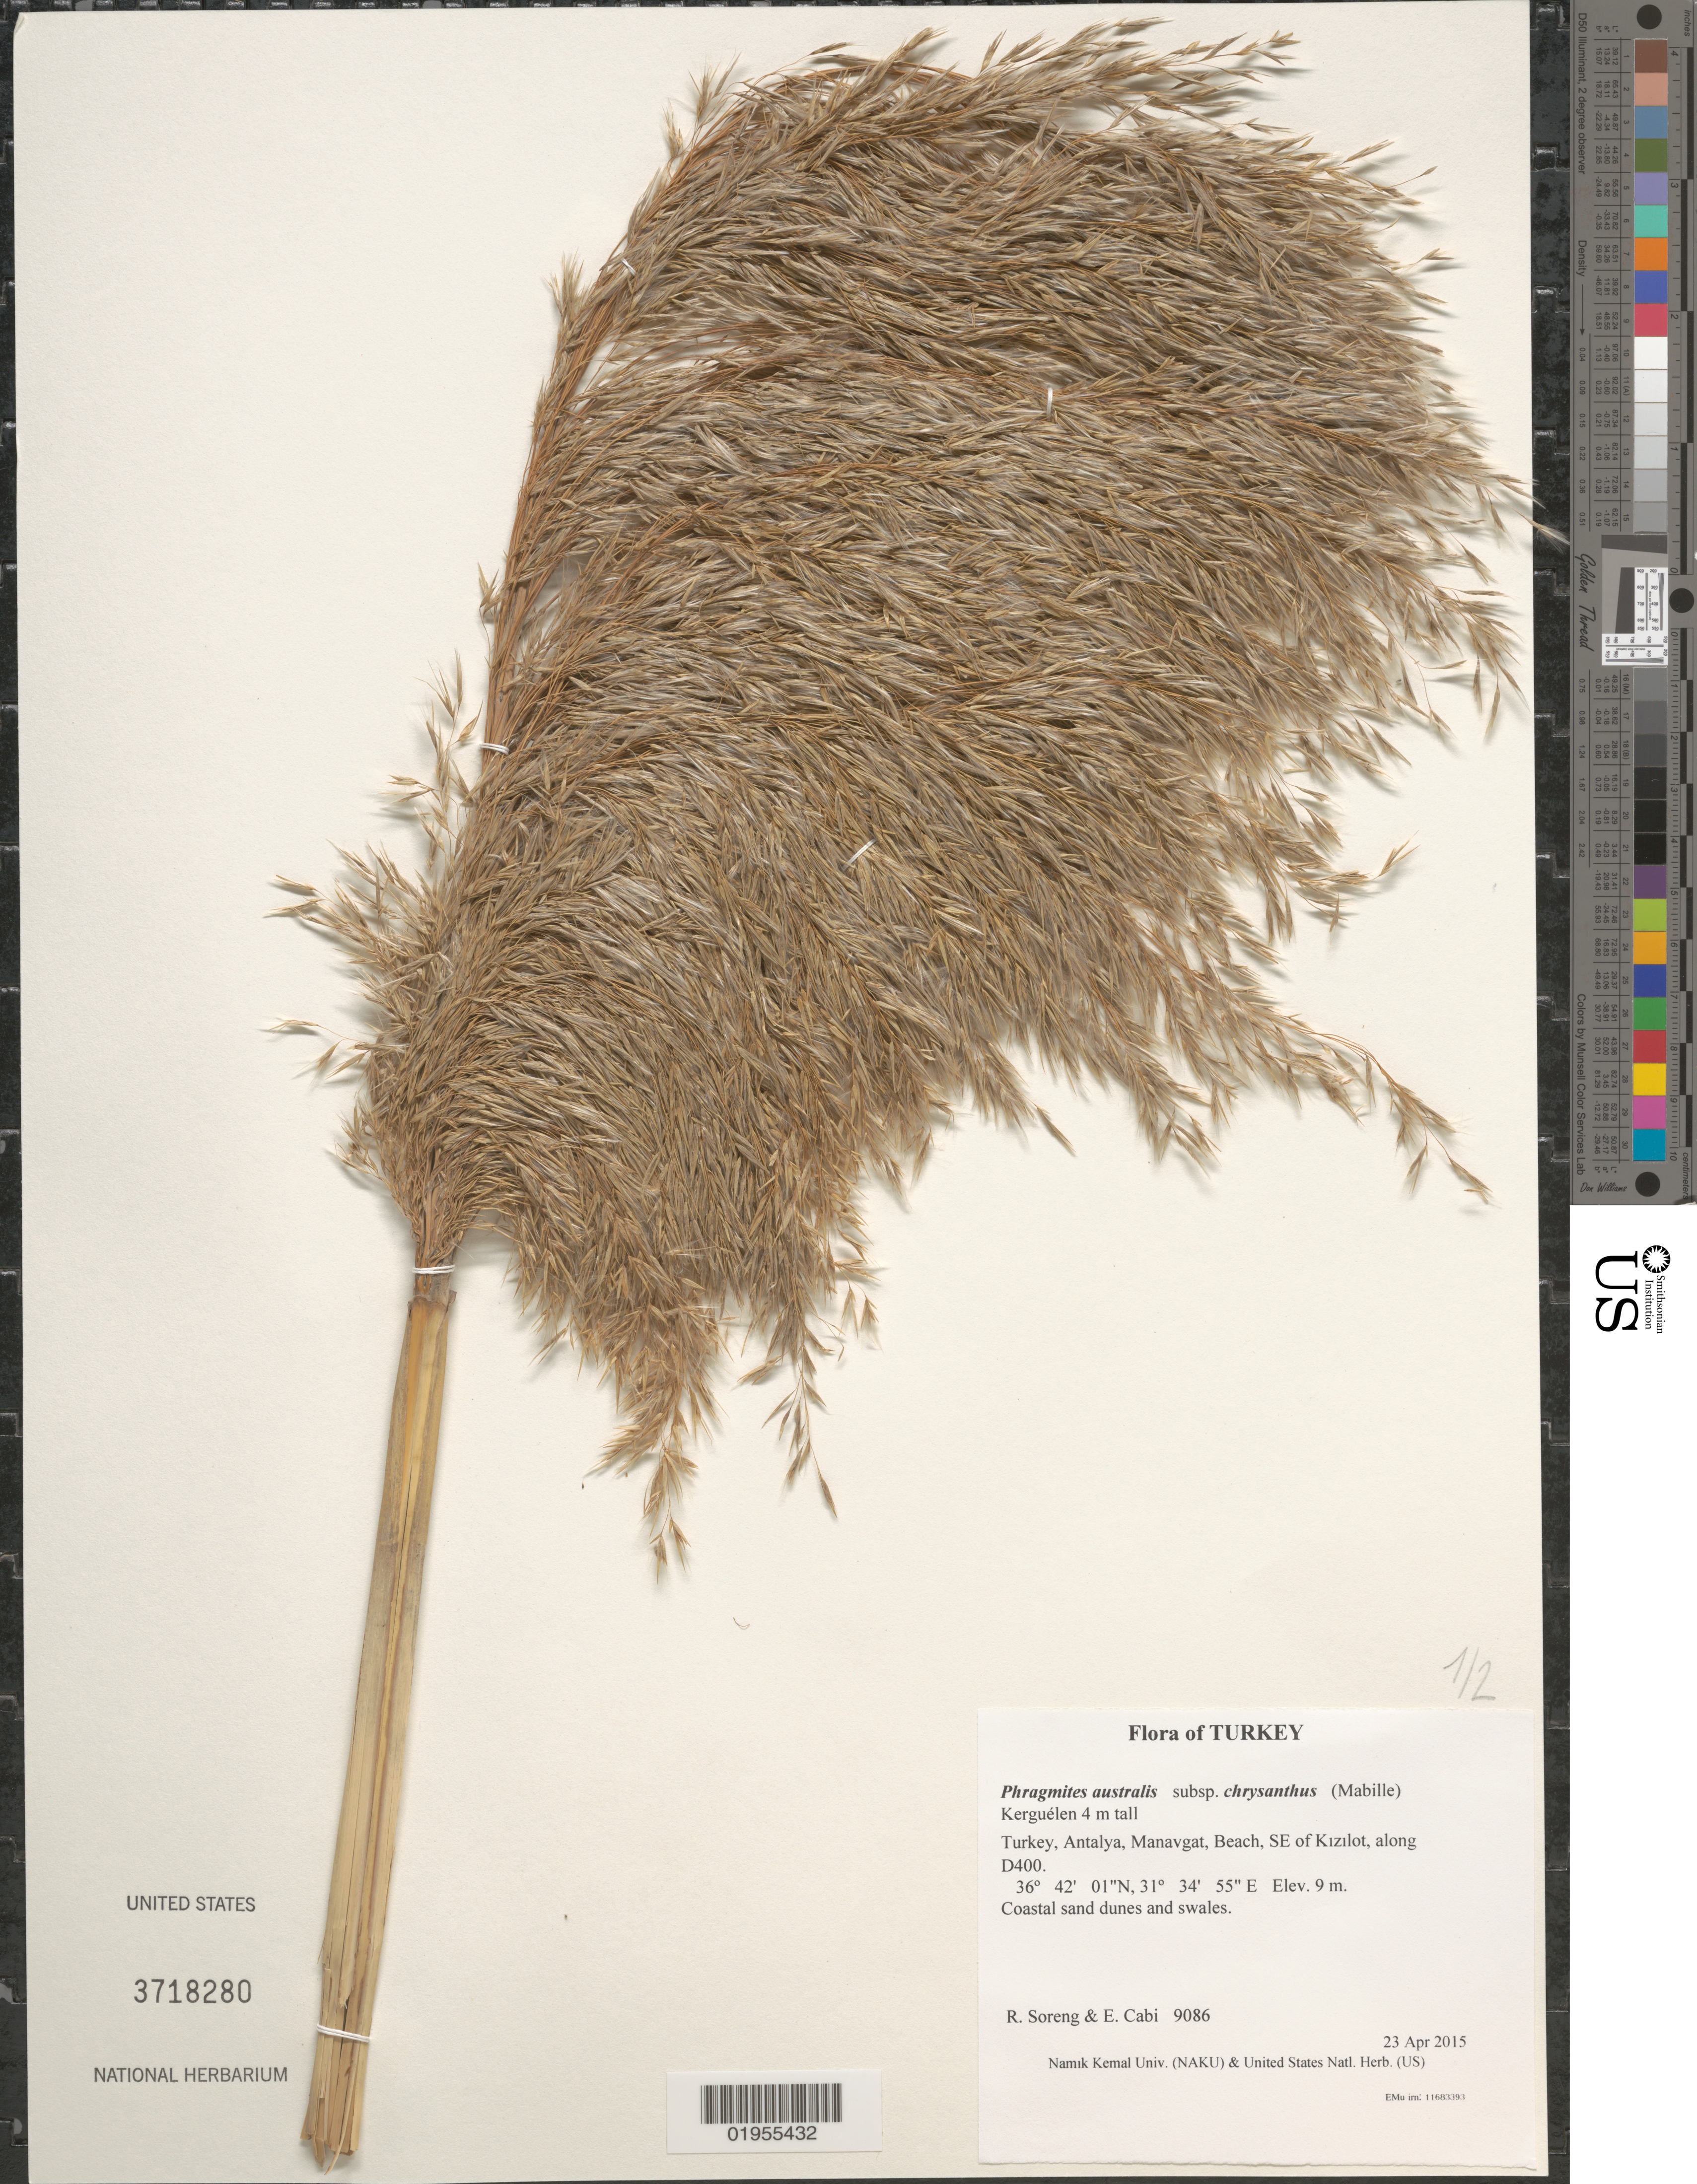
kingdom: Plantae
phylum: Tracheophyta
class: Liliopsida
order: Poales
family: Poaceae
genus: Phragmites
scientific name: Phragmites australis subsp. chrysanthus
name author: (Mabille) Kerguélen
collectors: R. J. Soreng & E. Cabi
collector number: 9086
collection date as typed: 2015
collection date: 2015-04-23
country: Turkey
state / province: Antalya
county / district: Manavgat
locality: Beach, SE of Kizilot, along D400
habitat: Coastal sand dunes and swales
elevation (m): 9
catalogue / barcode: US 3718280